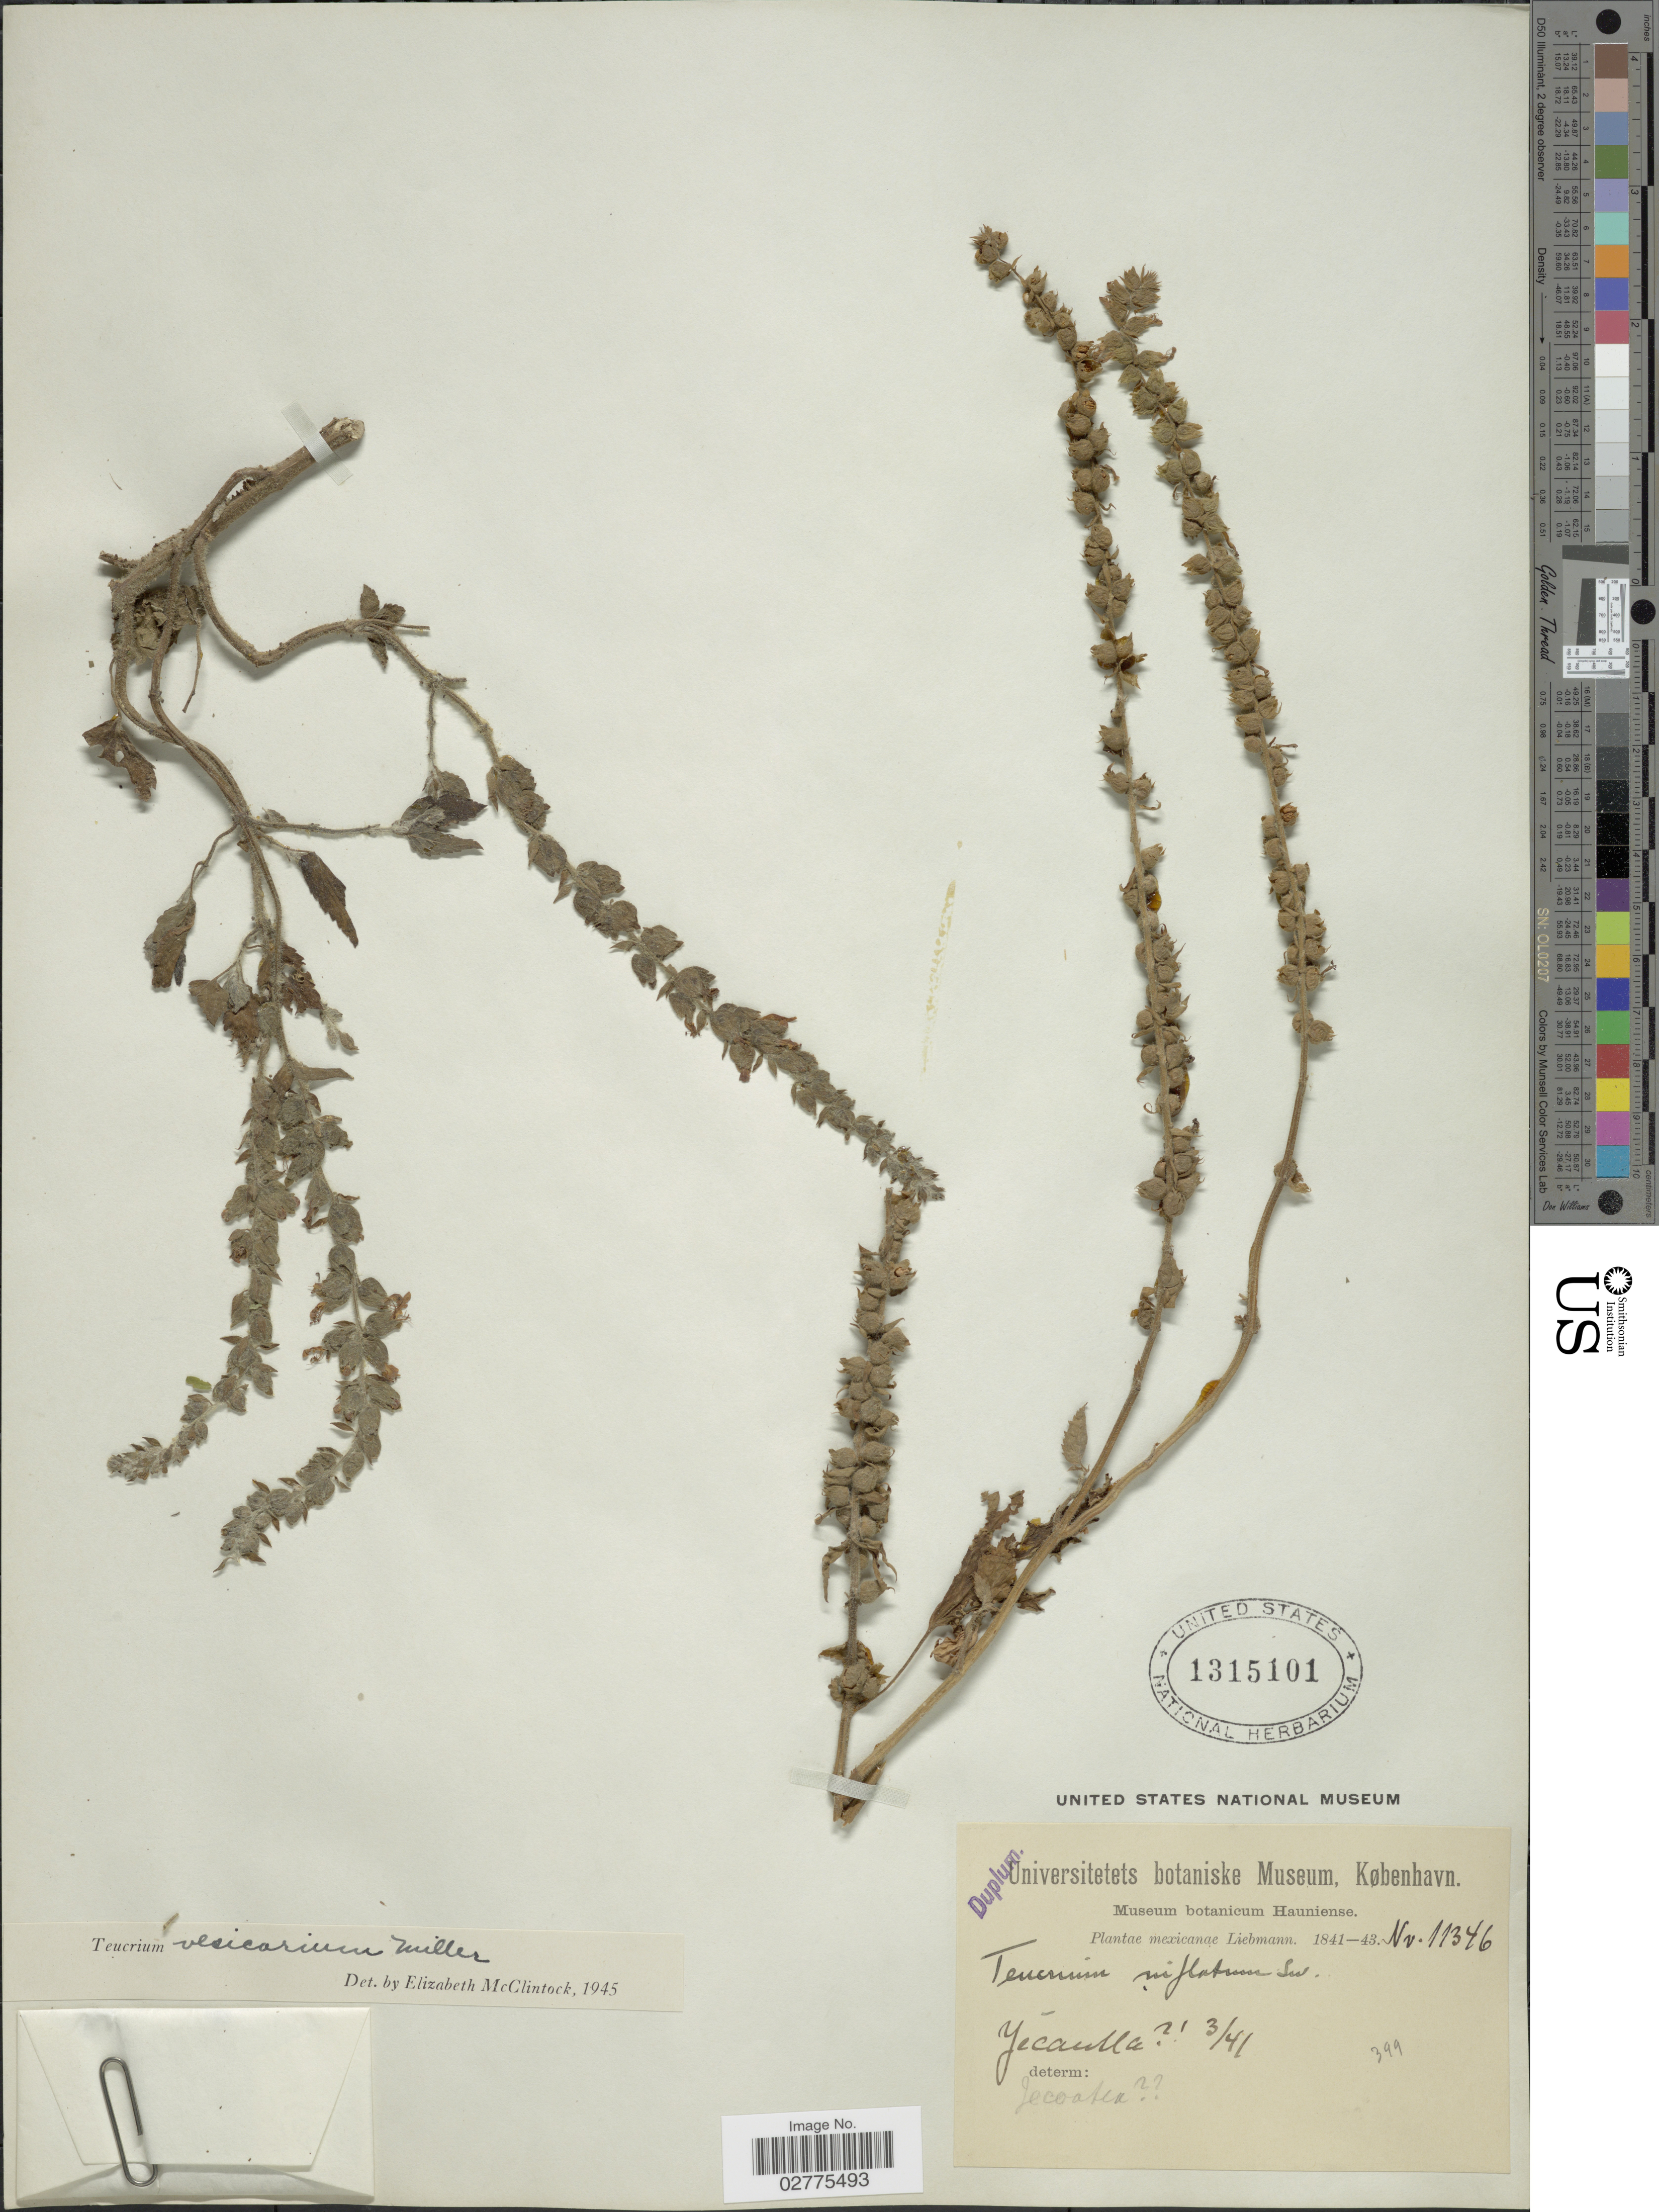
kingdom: Plantae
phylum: Tracheophyta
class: Magnoliopsida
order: Lamiales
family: Lamiaceae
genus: Teucrium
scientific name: Teucrium vesicarium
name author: Mill.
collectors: Liebmann, --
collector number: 11346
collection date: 1841-03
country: Mexico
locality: Yecautla.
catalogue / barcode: US 1315101